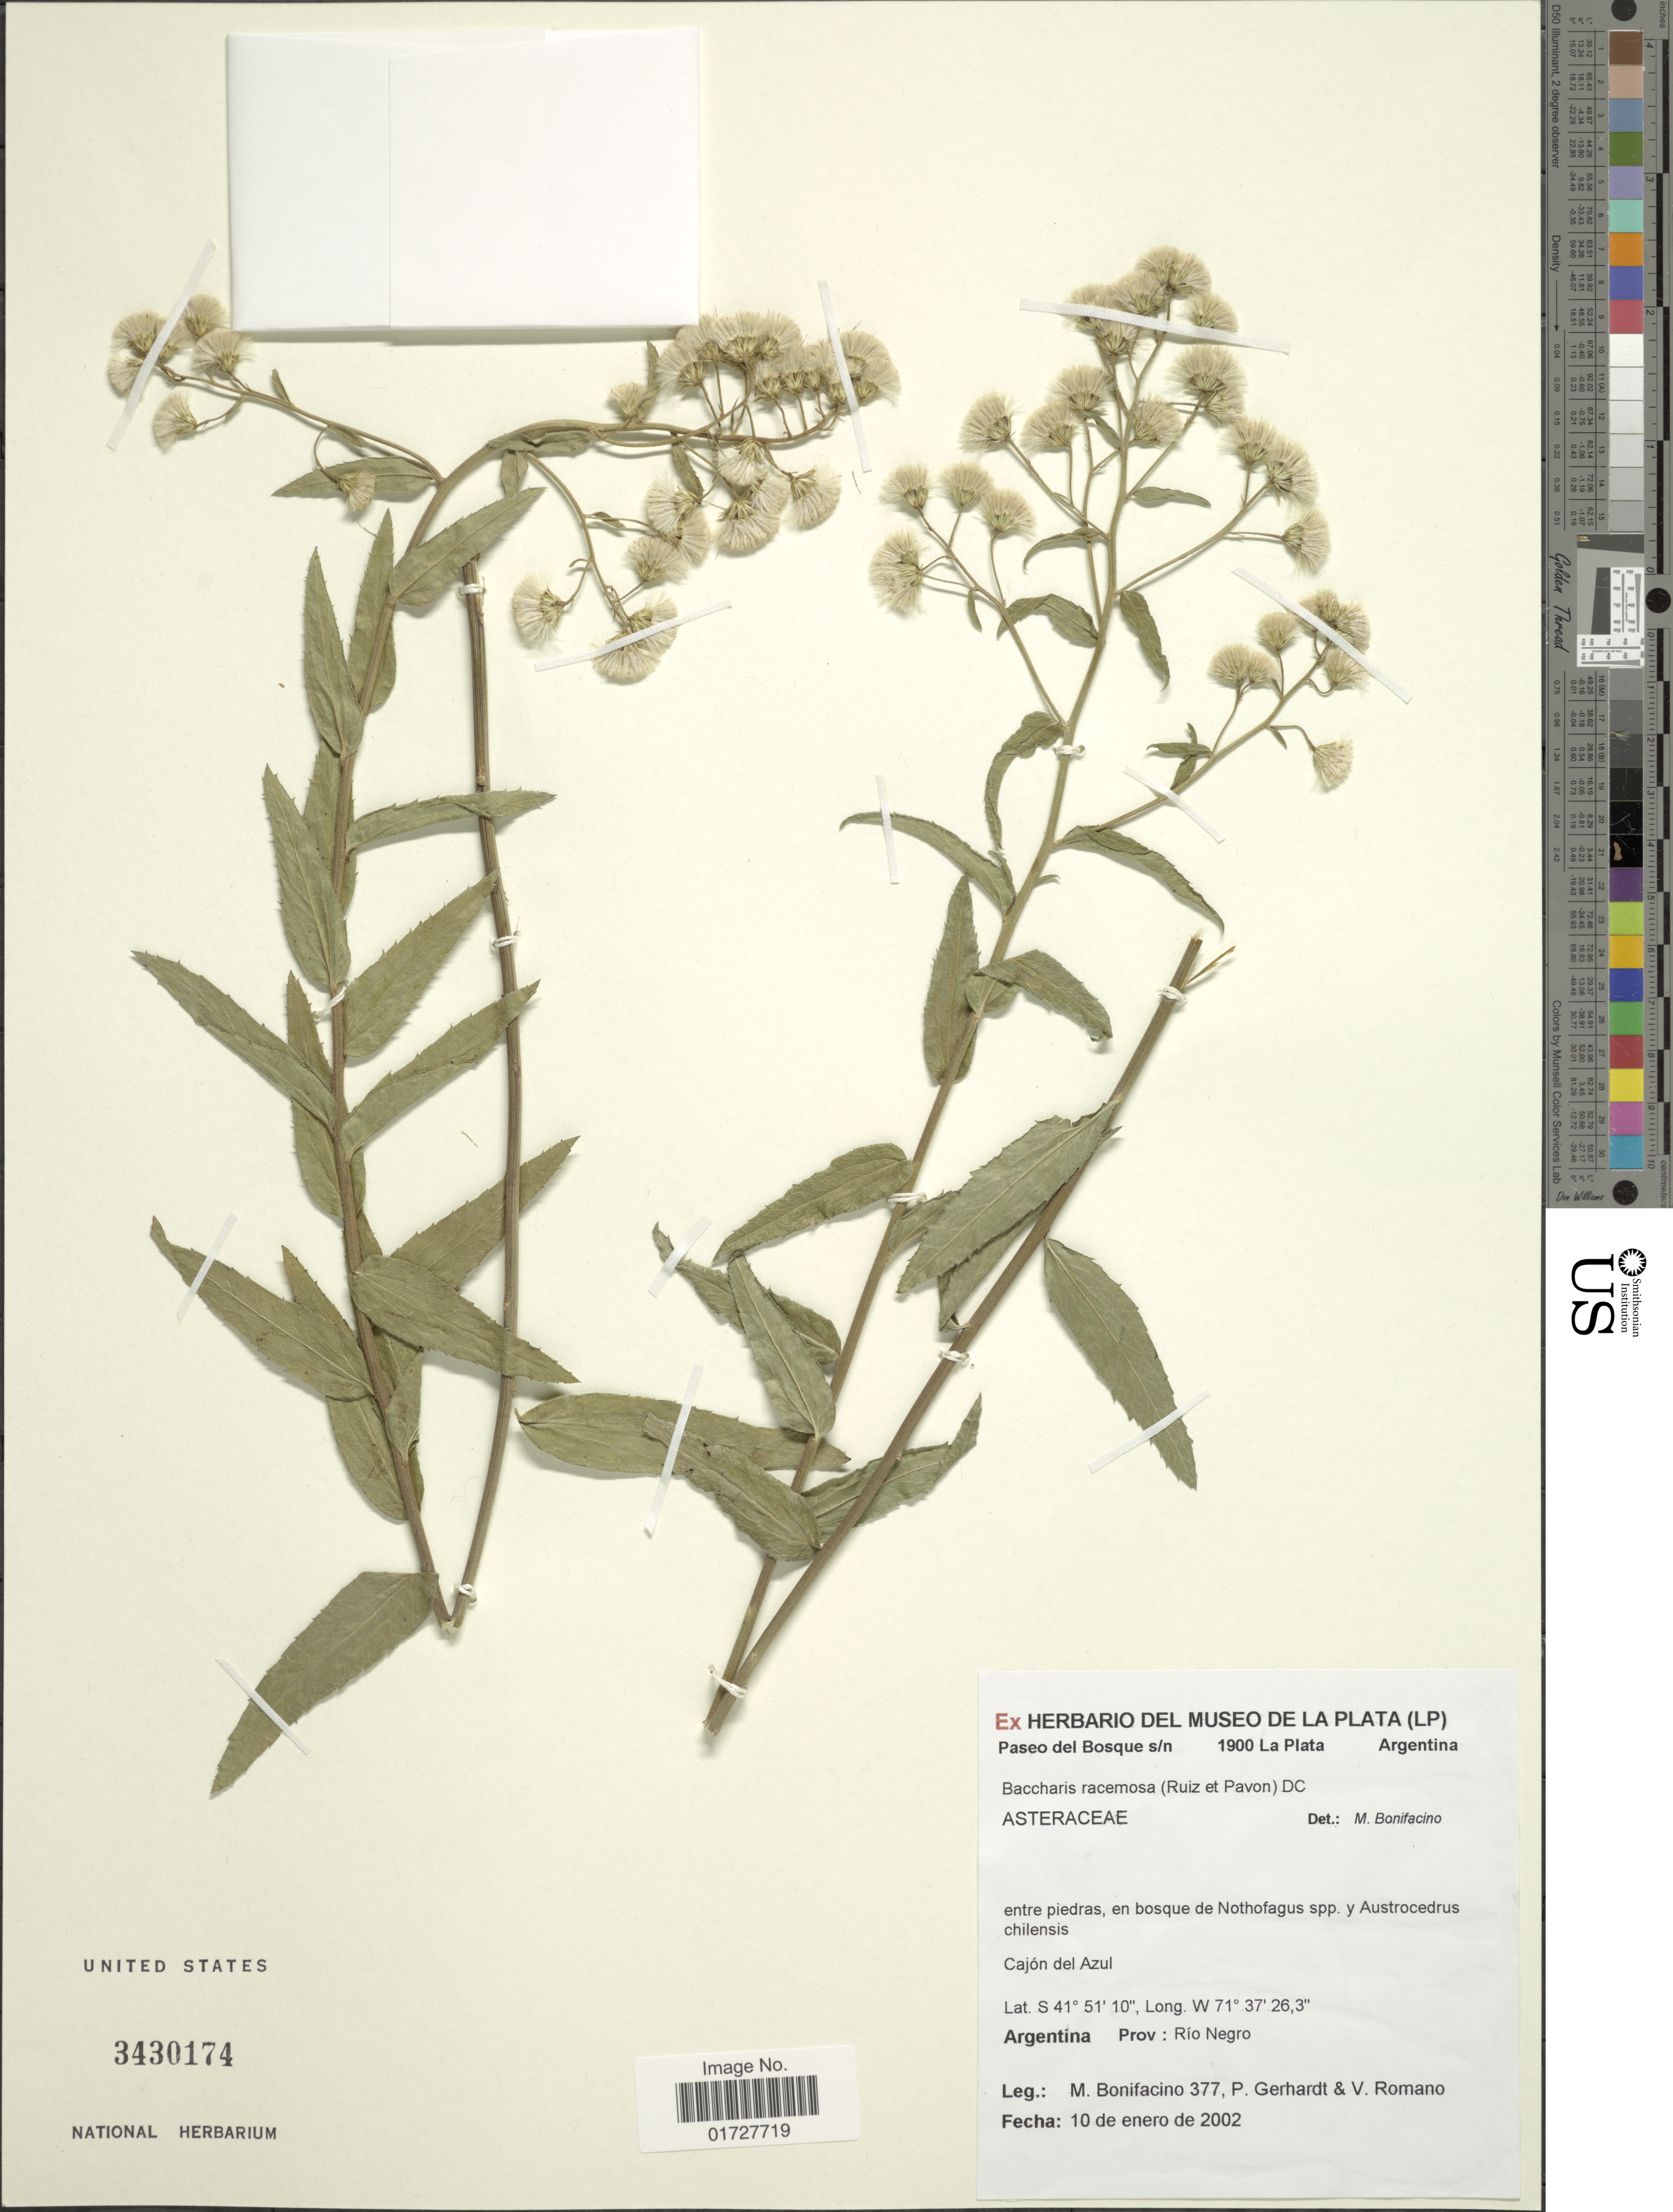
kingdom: Plantae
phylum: Tracheophyta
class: Magnoliopsida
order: Asterales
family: Asteraceae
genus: Baccharis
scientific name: Baccharis racemosa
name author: (Ruiz & Pav.) DC.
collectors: M. Bonifacino, P. Gerhardt & V. Romano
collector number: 0377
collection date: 2002-01-10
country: Argentina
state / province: Rio Negro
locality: Cajon del Azul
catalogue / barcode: US 3430174